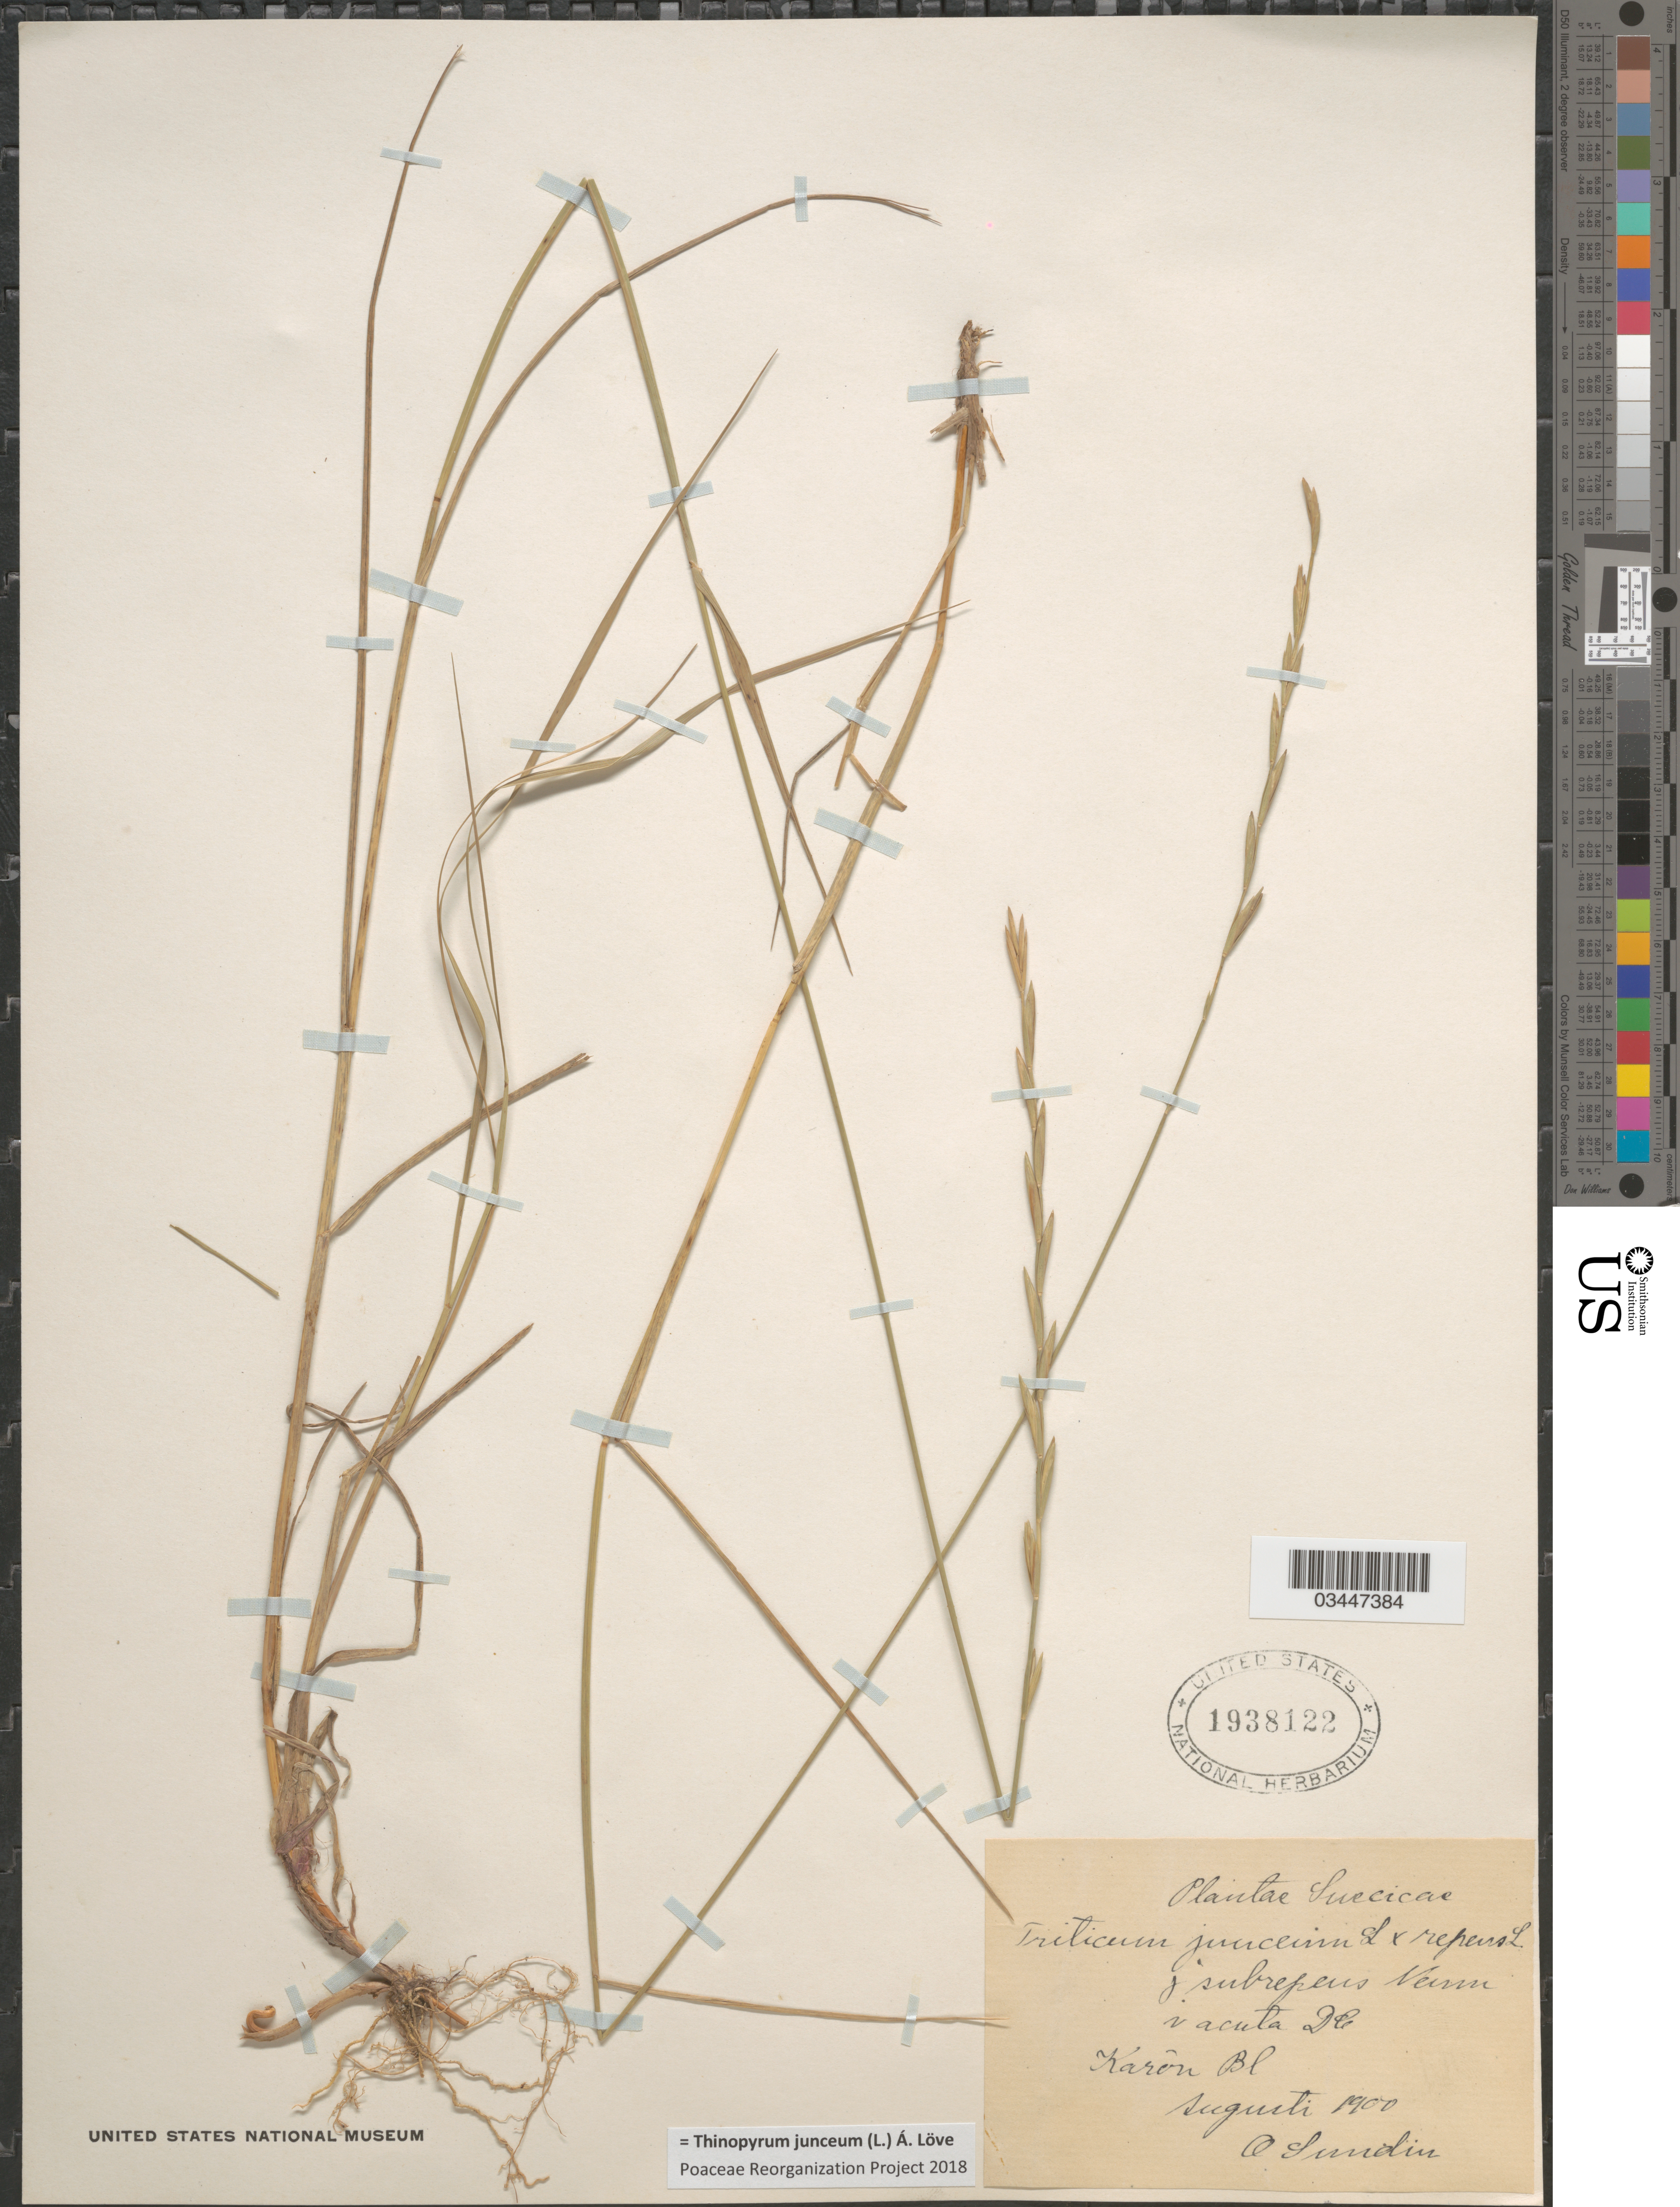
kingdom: Plantae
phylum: Tracheophyta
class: Liliopsida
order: Poales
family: Poaceae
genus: Thinopyrum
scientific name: Thinopyrum junceum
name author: (L.) Á. Löve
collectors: A. Sundin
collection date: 1900-08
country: Sweden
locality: Suecicae. Karôn Bl.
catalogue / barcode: US 1938122